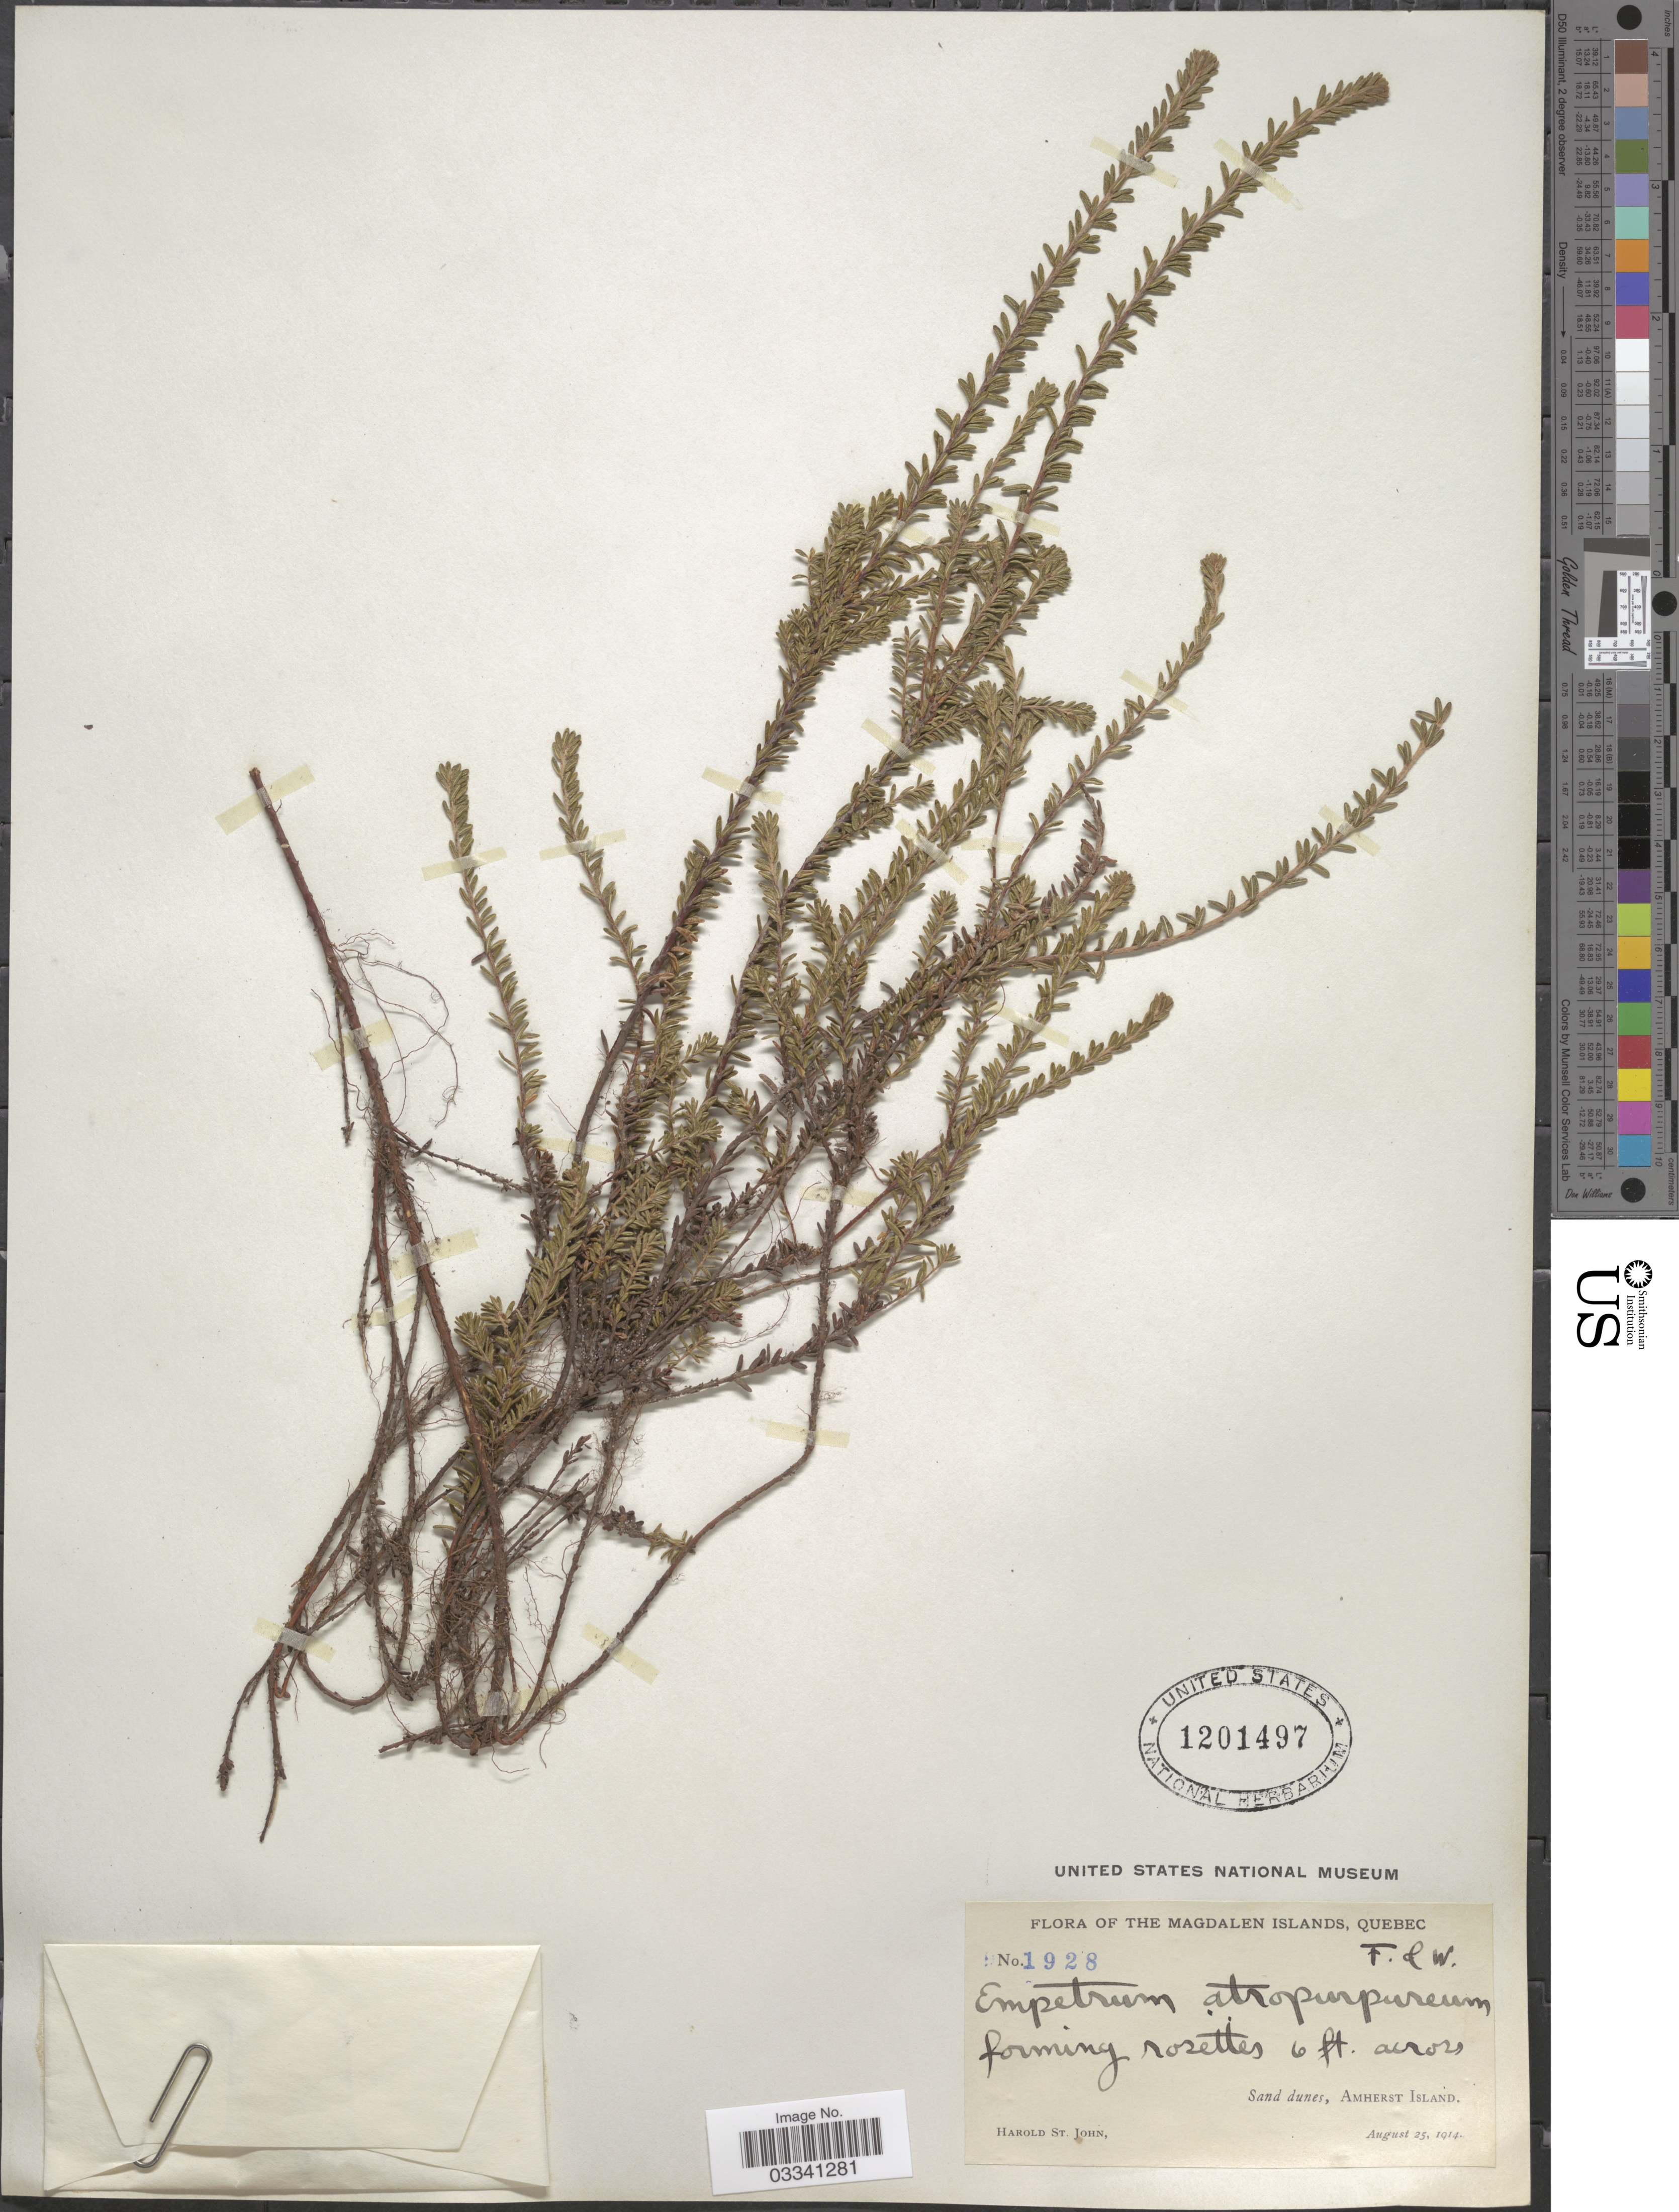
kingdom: Plantae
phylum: Tracheophyta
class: Magnoliopsida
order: Ericales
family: Ericaceae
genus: Empetrum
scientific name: Empetrum atropurpureum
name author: Fernald & Wiegand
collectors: H. St. John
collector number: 1928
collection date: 1914-08-25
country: Canada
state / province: Quebec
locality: The Magdalen Islands. Sand dunes, Amherst Island.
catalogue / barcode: US 1201497